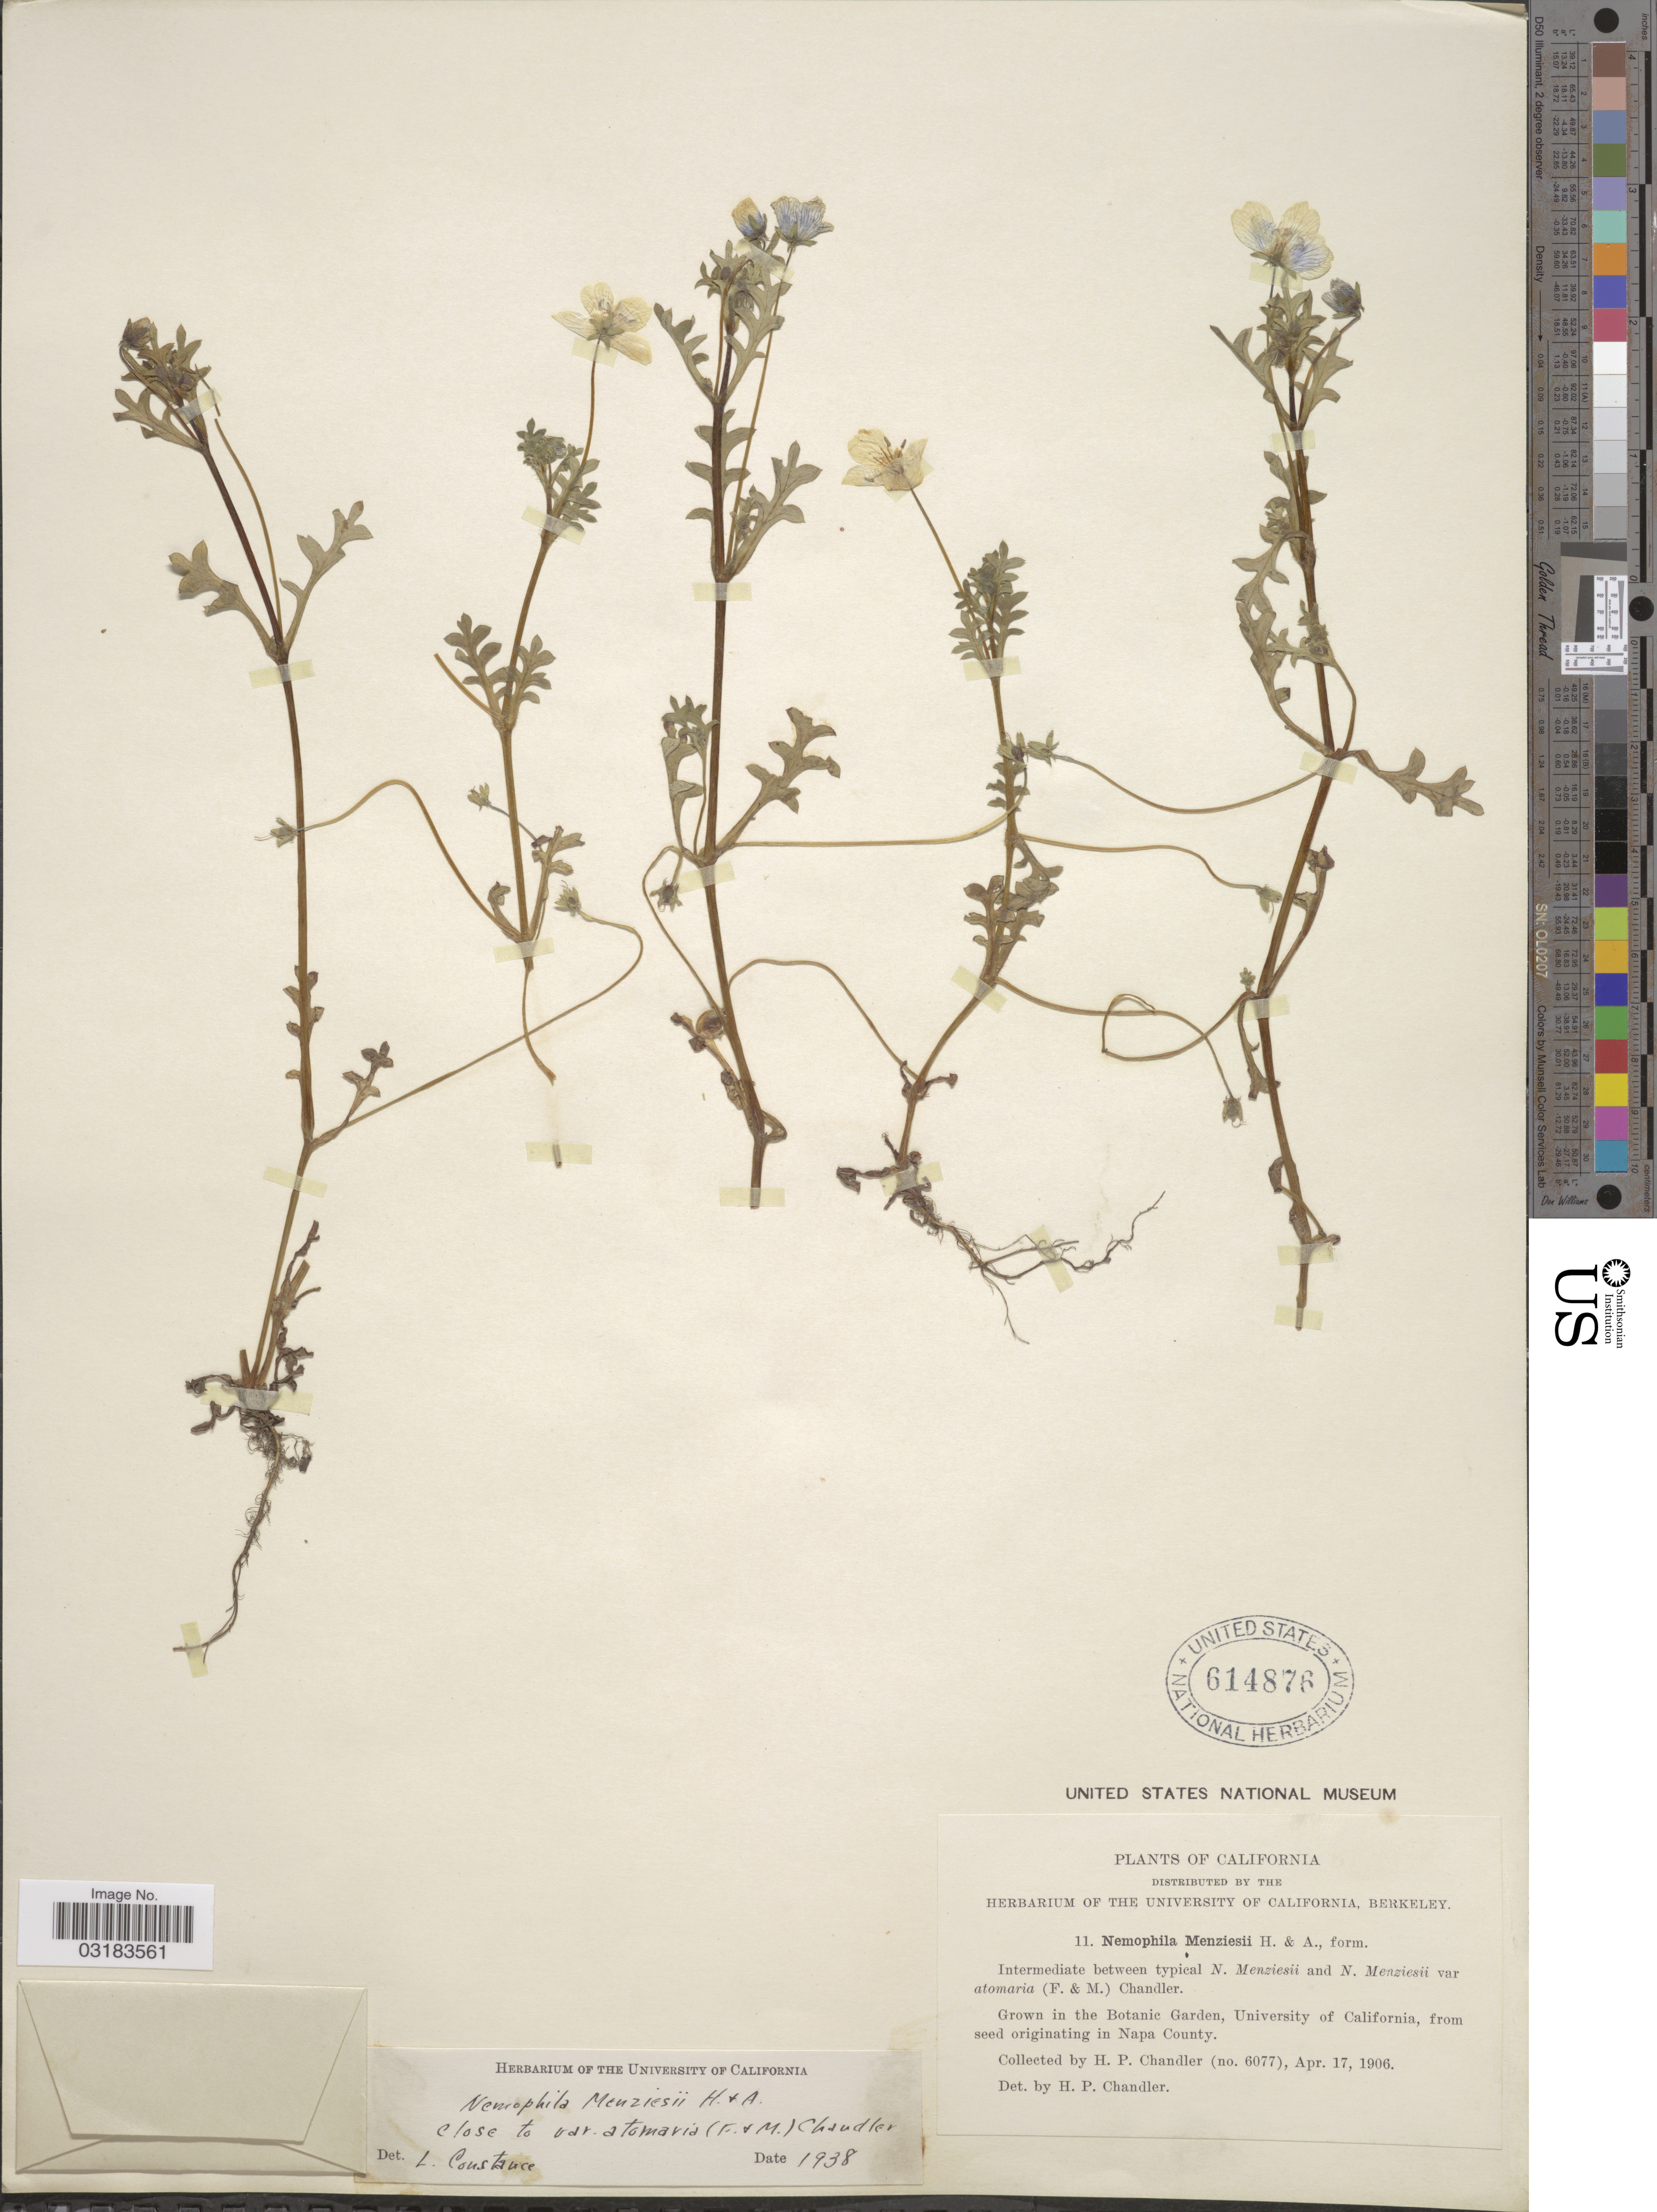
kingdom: Plantae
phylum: Tracheophyta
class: Magnoliopsida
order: Boraginales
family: Hydrophyllaceae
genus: Nemophila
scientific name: Nemophila menziesii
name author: Hook. & Arn.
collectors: H. Chandler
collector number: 6077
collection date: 1906-04-17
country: United States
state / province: California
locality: Grown in the Botanic Garden, University of California.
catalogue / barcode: US 614876